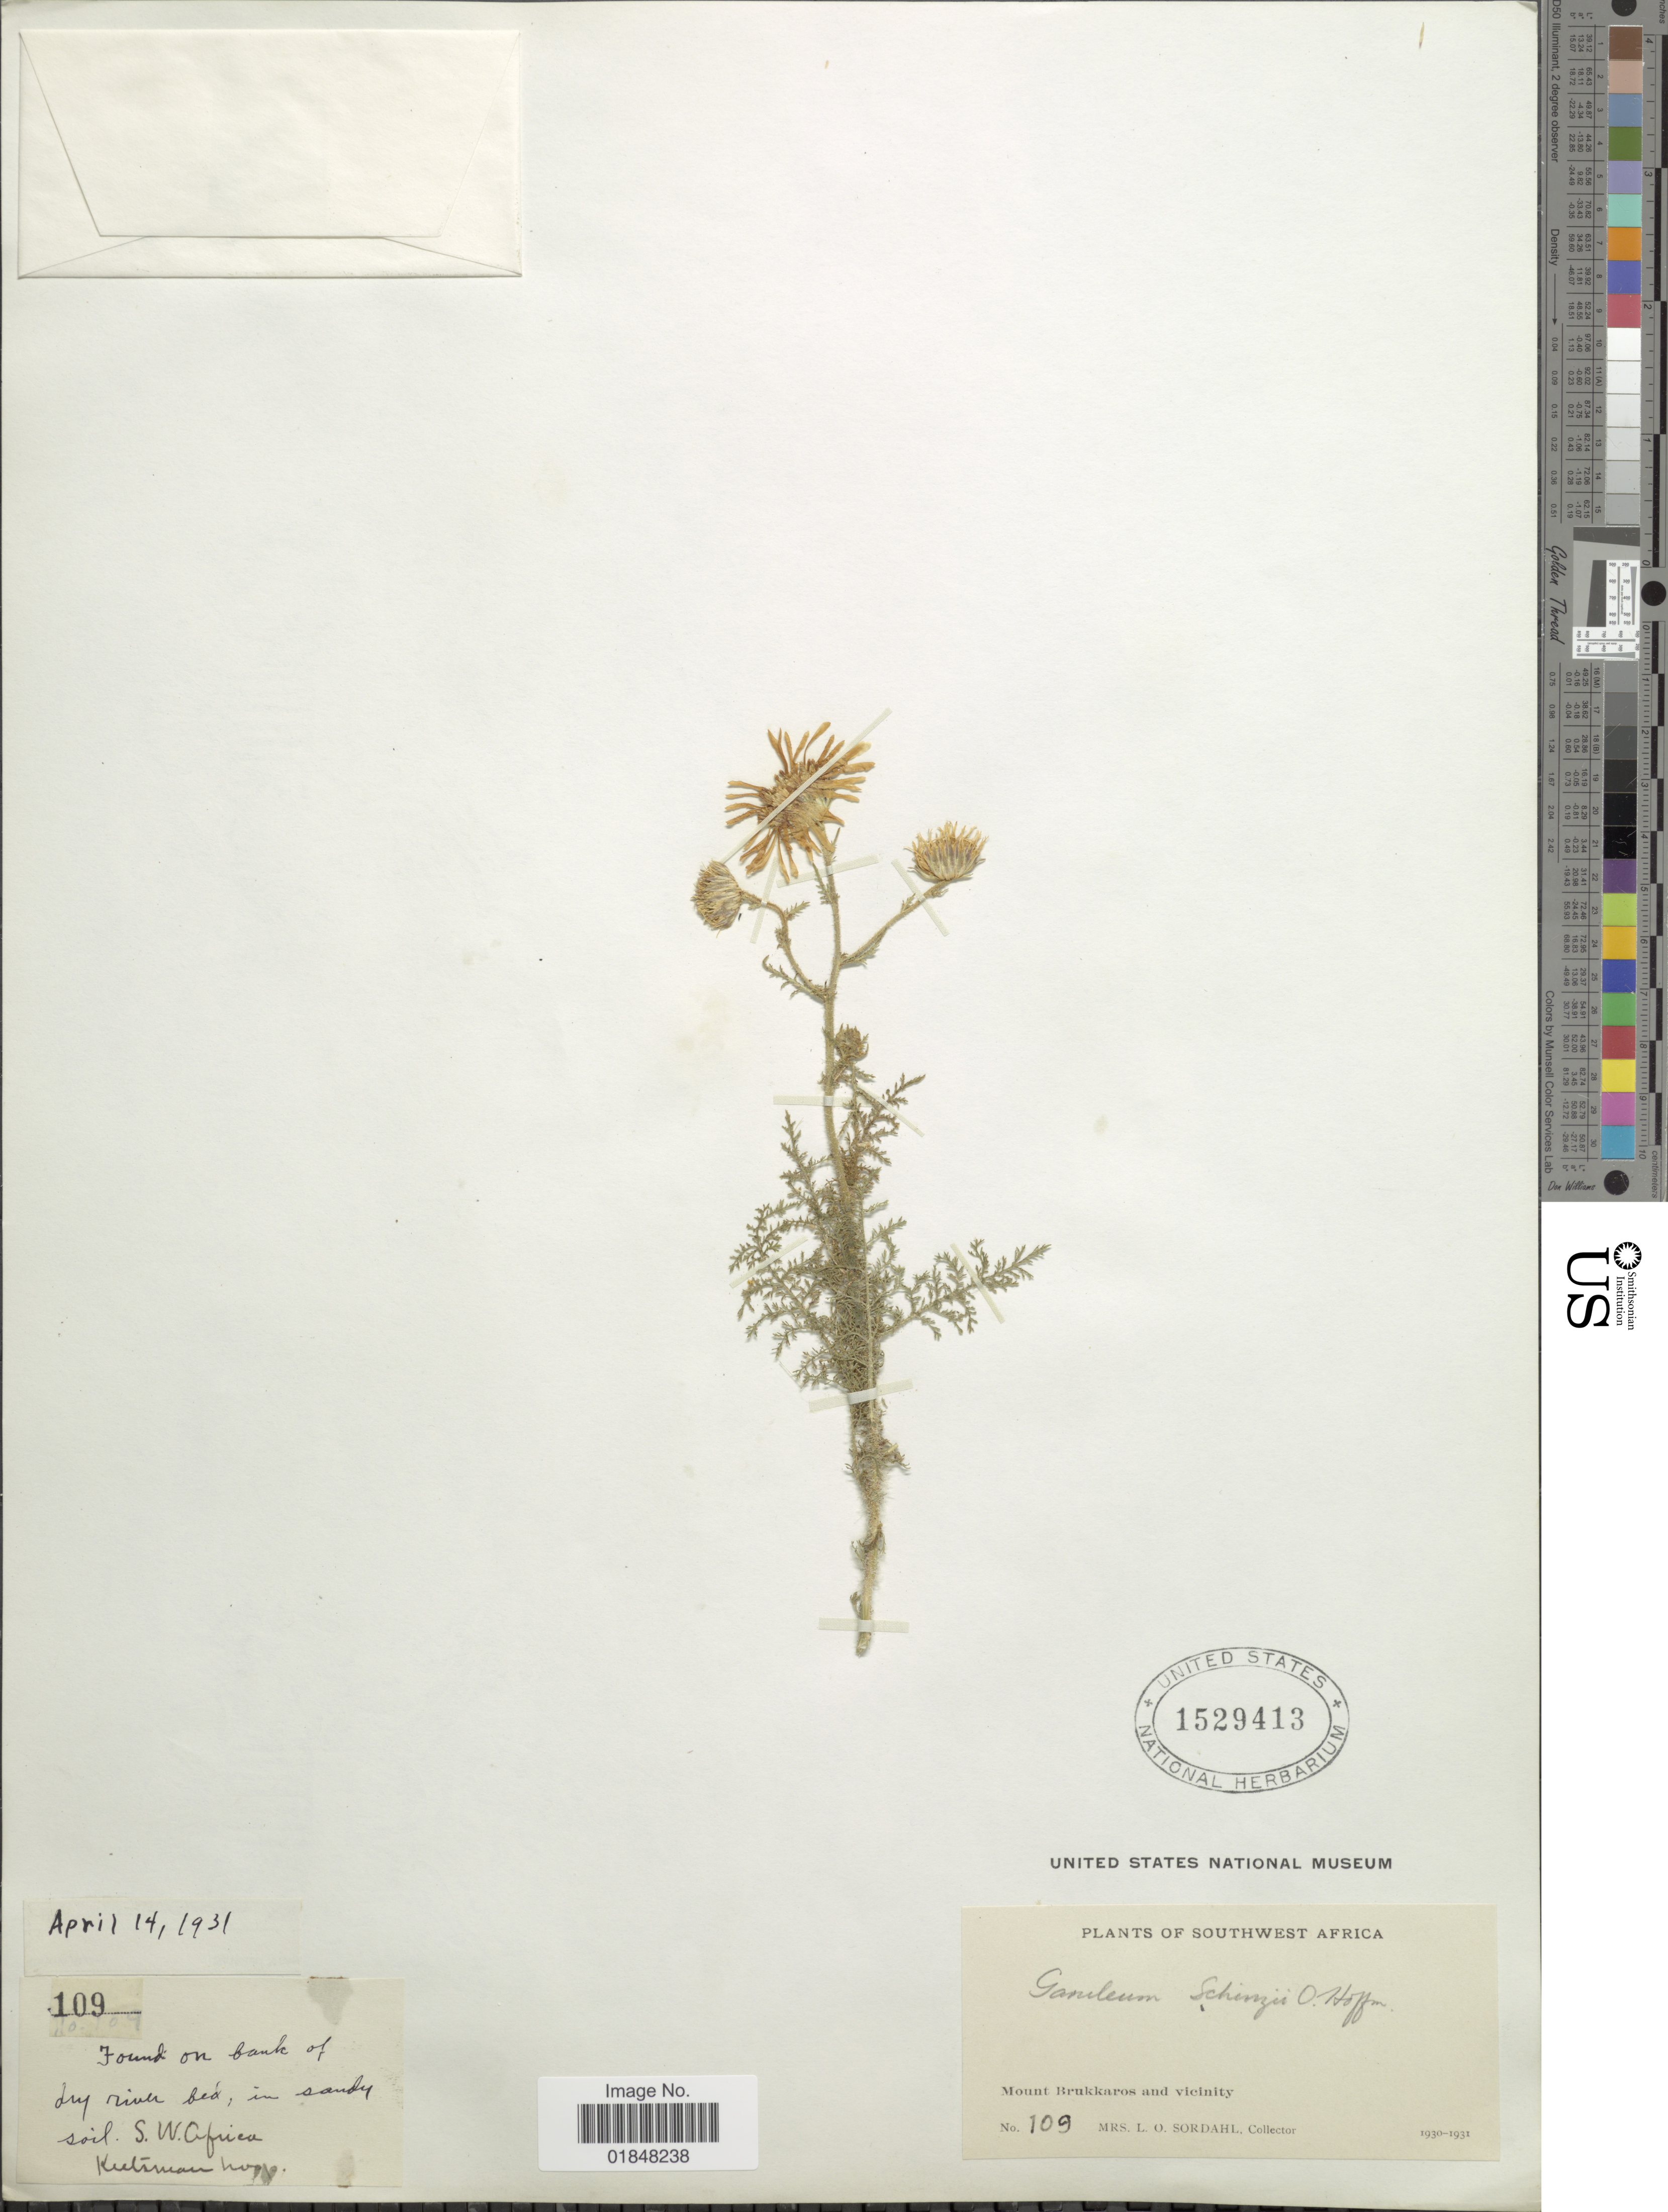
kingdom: Plantae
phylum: Tracheophyta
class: Magnoliopsida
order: Asterales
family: Asteraceae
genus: Garuleum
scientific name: Garuleum schinzii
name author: O. Hoffm.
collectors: L. Sordahl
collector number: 109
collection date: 1931-04-14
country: Namibia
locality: Southwest Africa, Mount Brukkaros and vicinity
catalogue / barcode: US 1529413